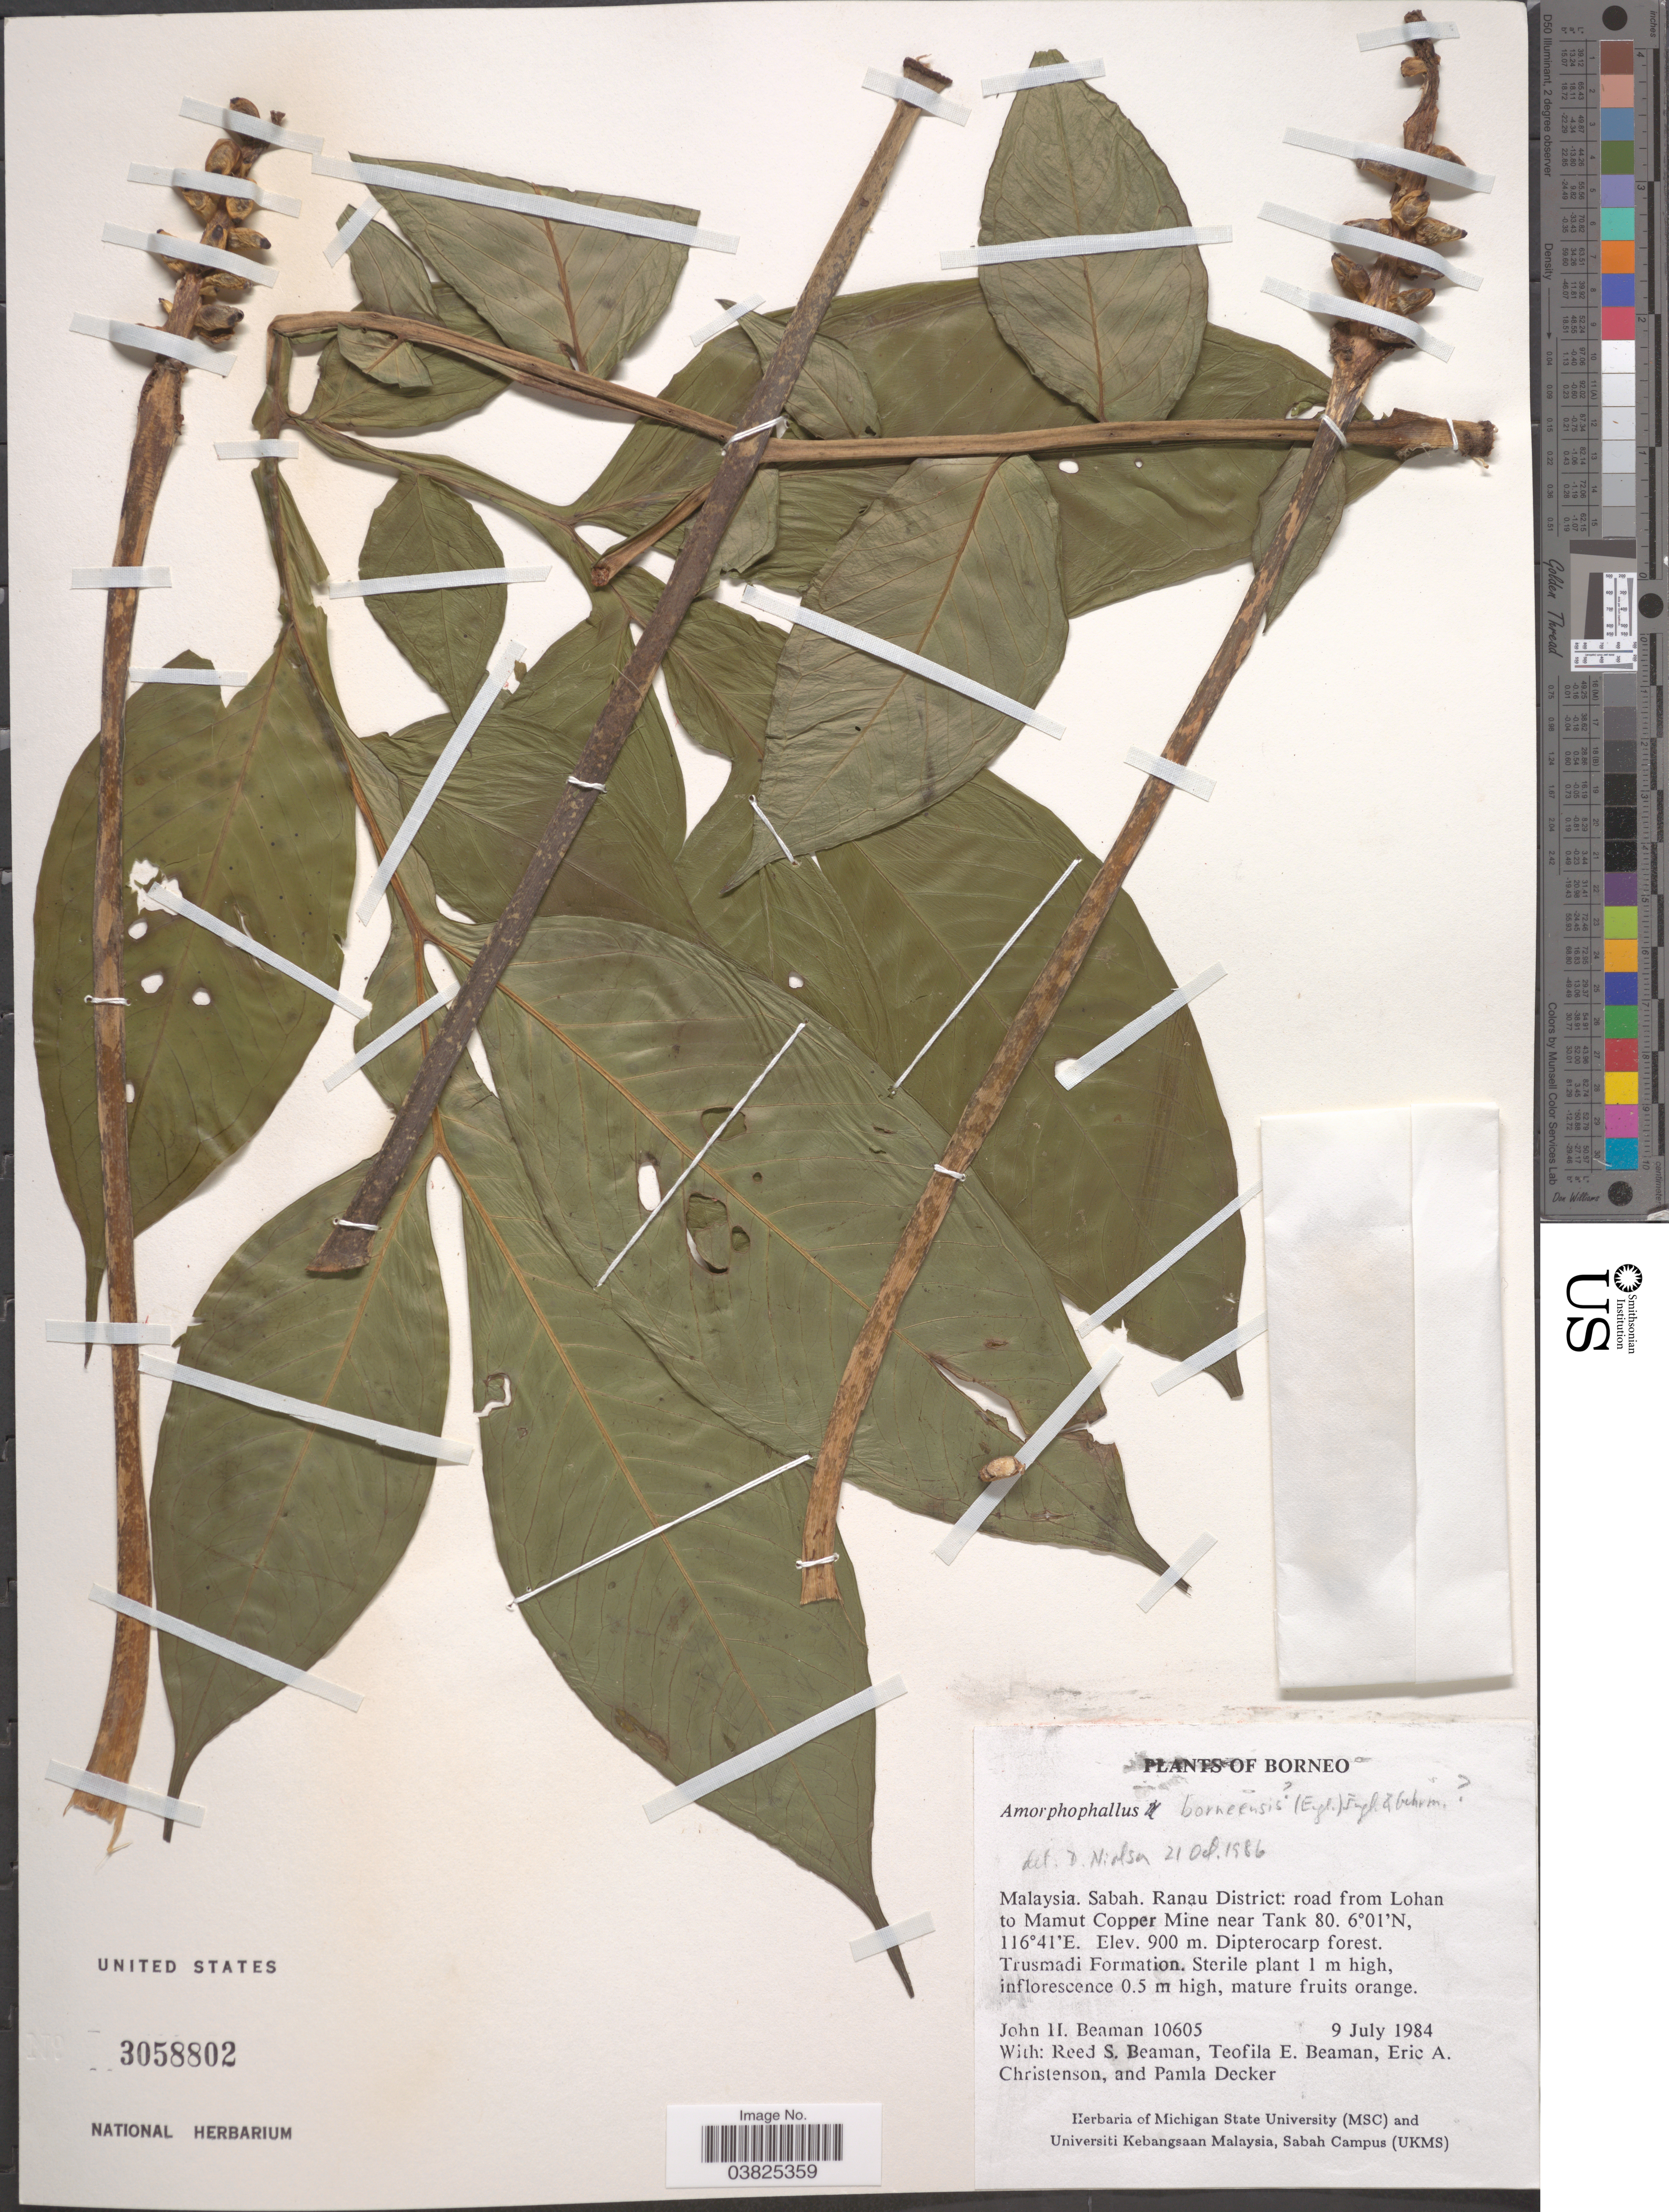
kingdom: Plantae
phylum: Tracheophyta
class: Liliopsida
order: Alismatales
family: Araceae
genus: Amorphophallus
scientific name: Amorphophallus borneensis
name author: (Engl.) Engl. & Gehrm.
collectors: J. H. Beaman, R. S. Beaman, T. E. Beaman, E. A. Christenson & P. Decker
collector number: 10605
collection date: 1984-07-09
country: Malaysia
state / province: Sabah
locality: Borneo. Ranau District: road from Lohan to Mamut Copper Mine near Tank 80. Trusmadi Formation.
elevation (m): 900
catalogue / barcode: US 3058802